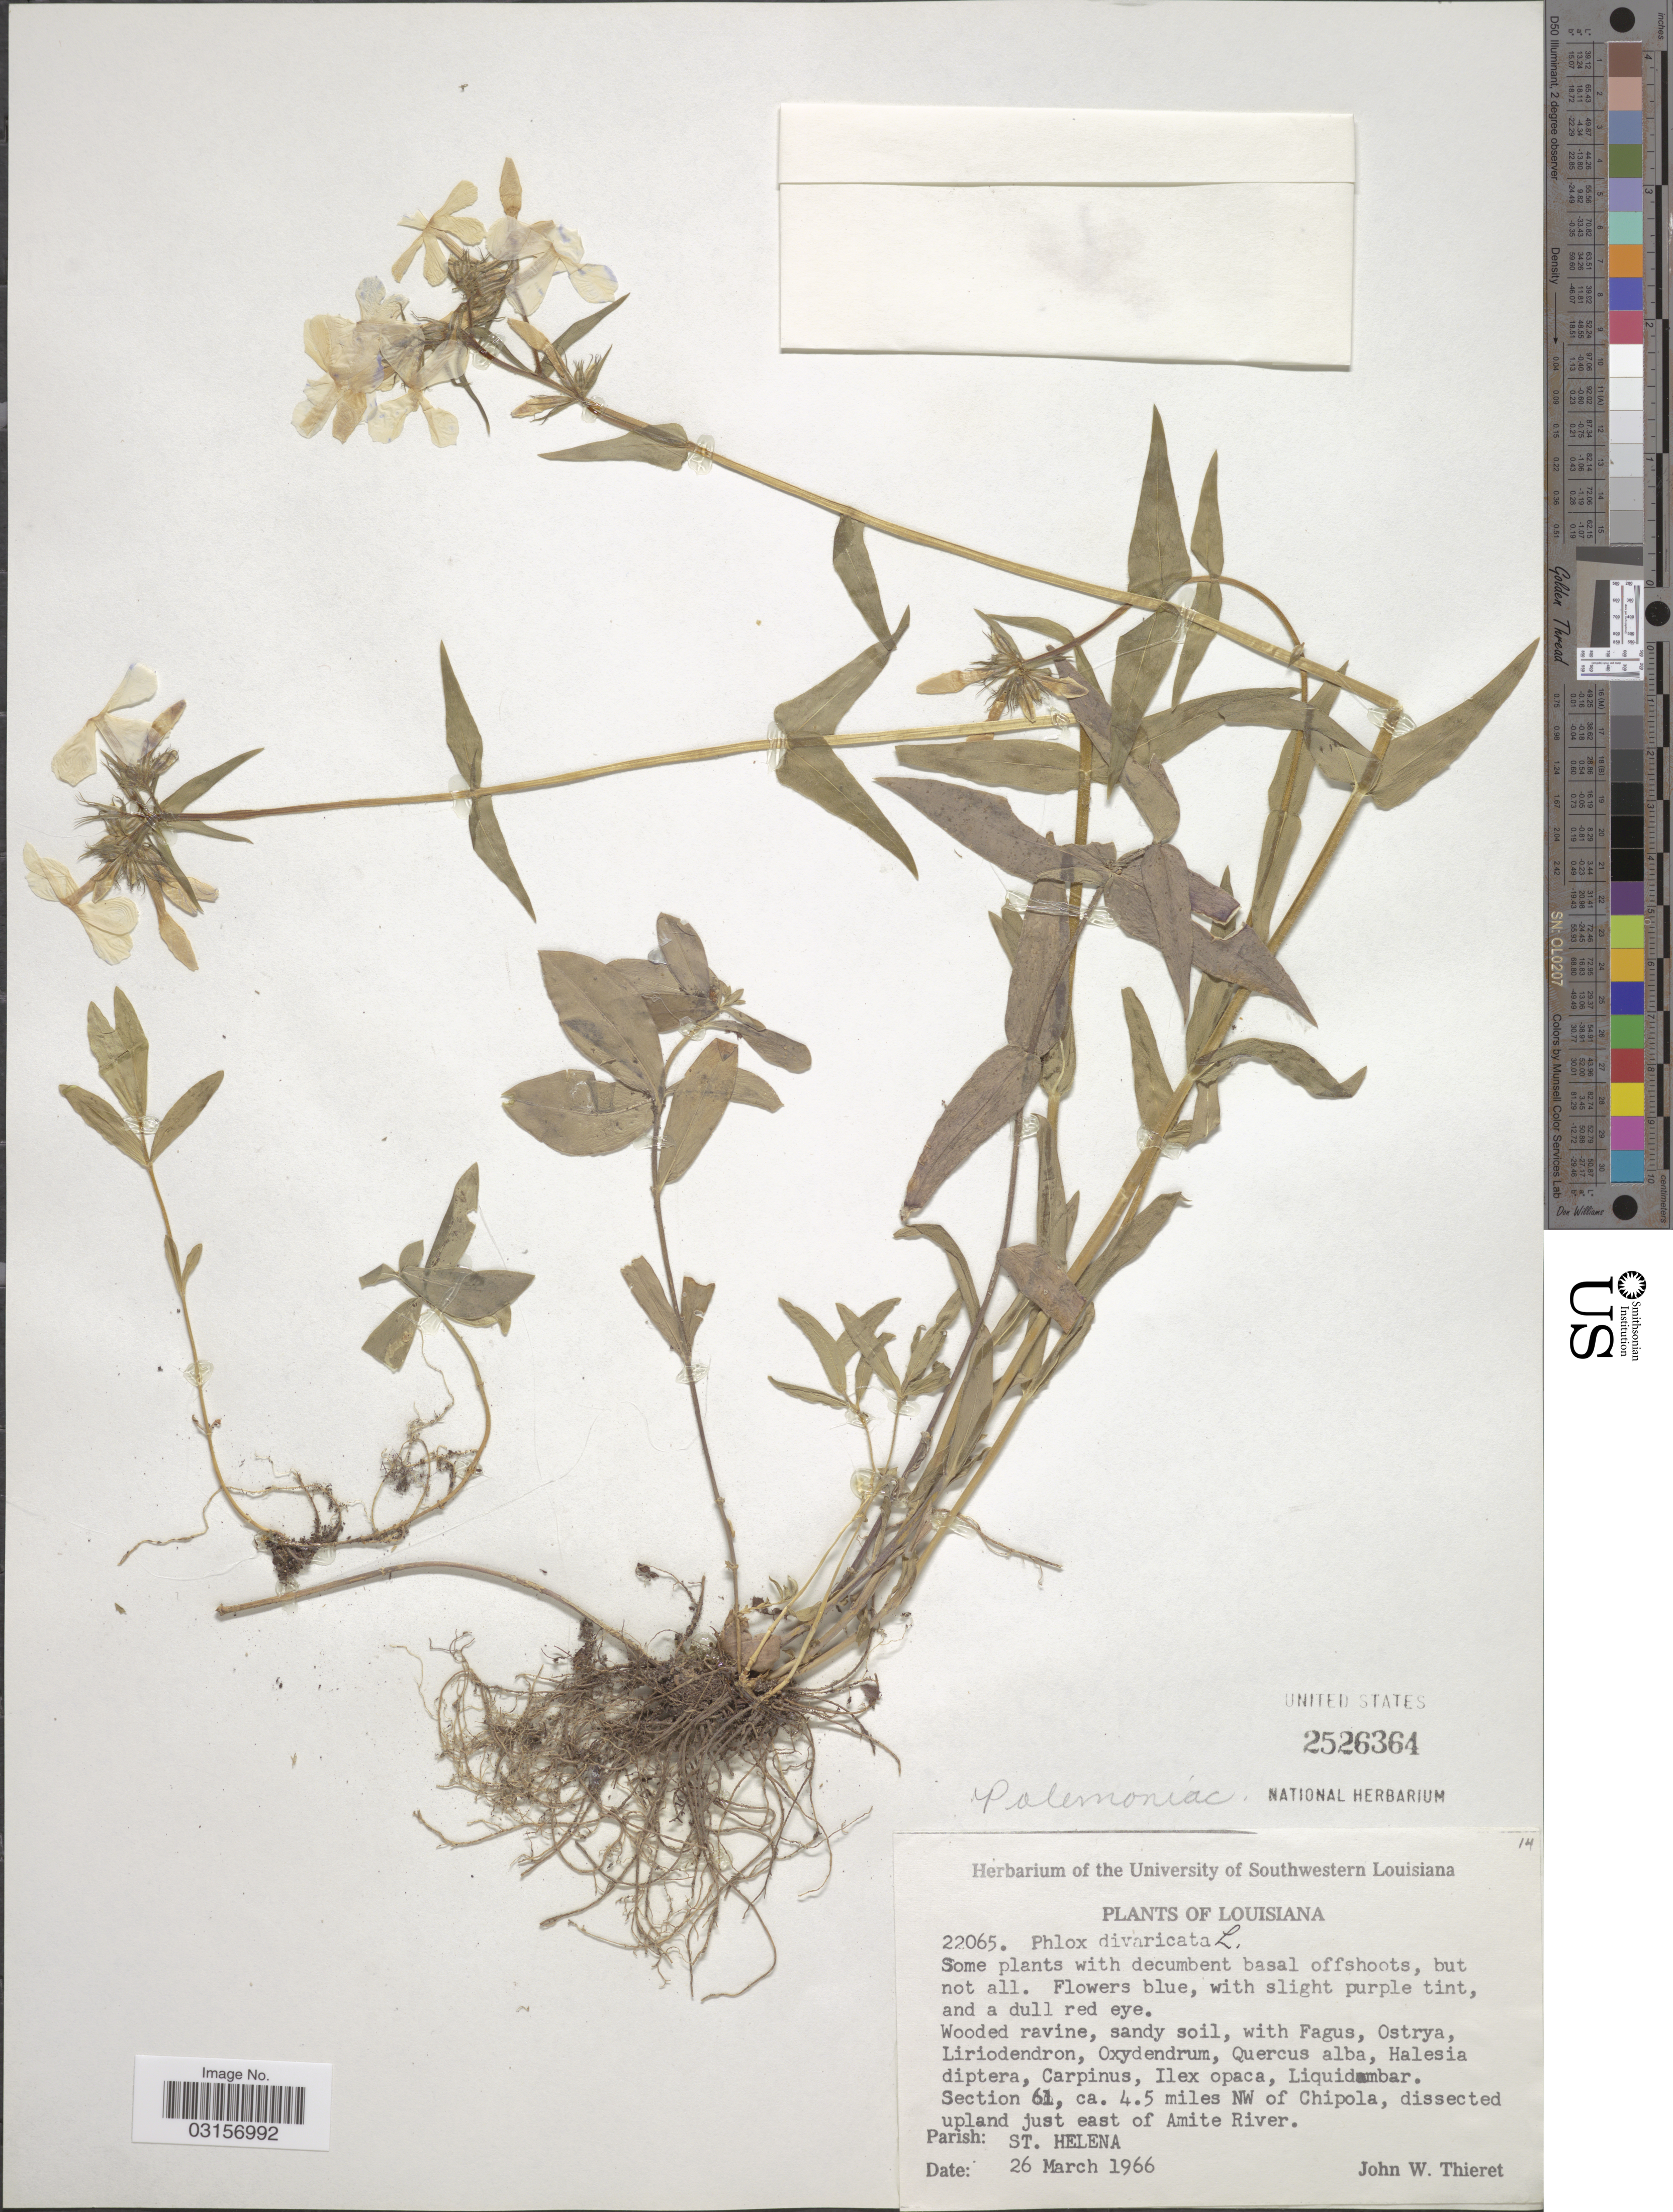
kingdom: Plantae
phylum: Tracheophyta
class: Magnoliopsida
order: Ericales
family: Polemoniaceae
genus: Phlox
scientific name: Phlox divaricata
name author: L.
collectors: J. W. Thieret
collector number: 22065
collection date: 1966-03-26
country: United States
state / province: Louisiana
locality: Section 61, ca. 4.5 miles NW of Chipola, dissected upland just east of Amite River, Parish: St. Helena.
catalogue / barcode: US 2526364